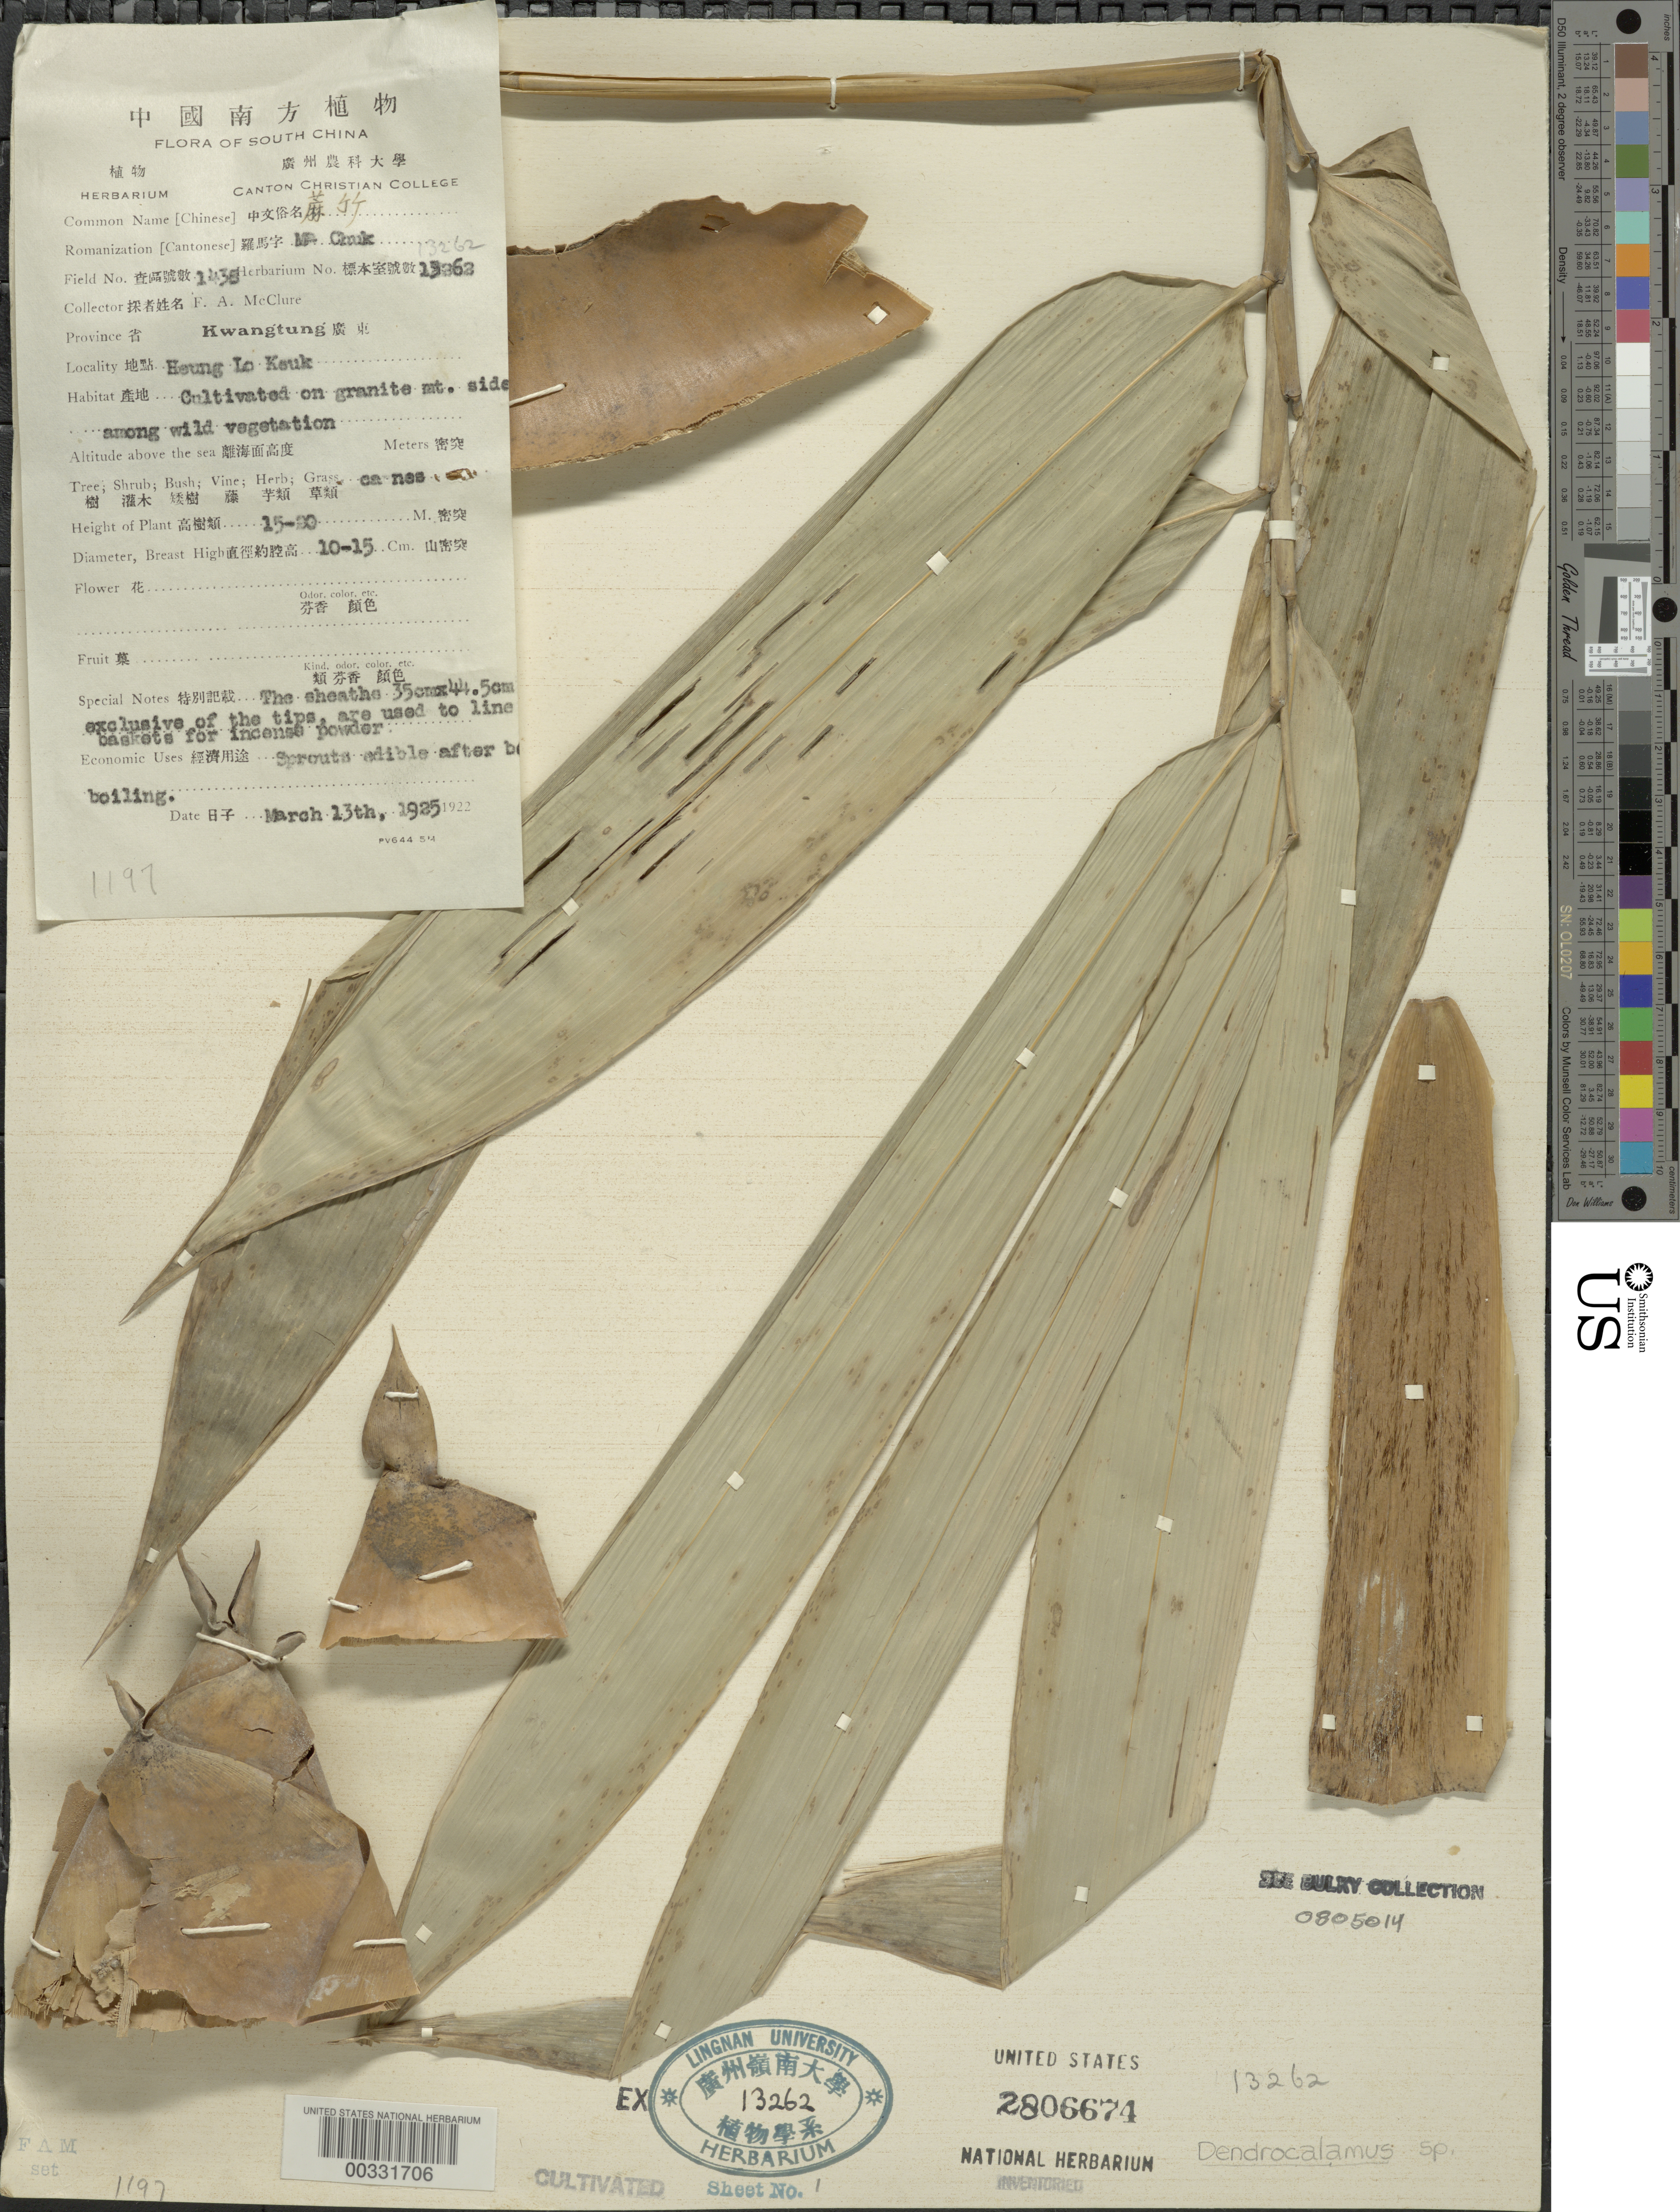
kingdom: Plantae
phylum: Tracheophyta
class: Liliopsida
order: Poales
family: Poaceae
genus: Dendrocalamus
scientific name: Dendrocalamus sp.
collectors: F. A. McClure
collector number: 1438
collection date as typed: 13 Mar 1925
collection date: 1925-03-13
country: China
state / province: Guangdong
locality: Heung lo keuk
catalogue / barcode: US 2806674